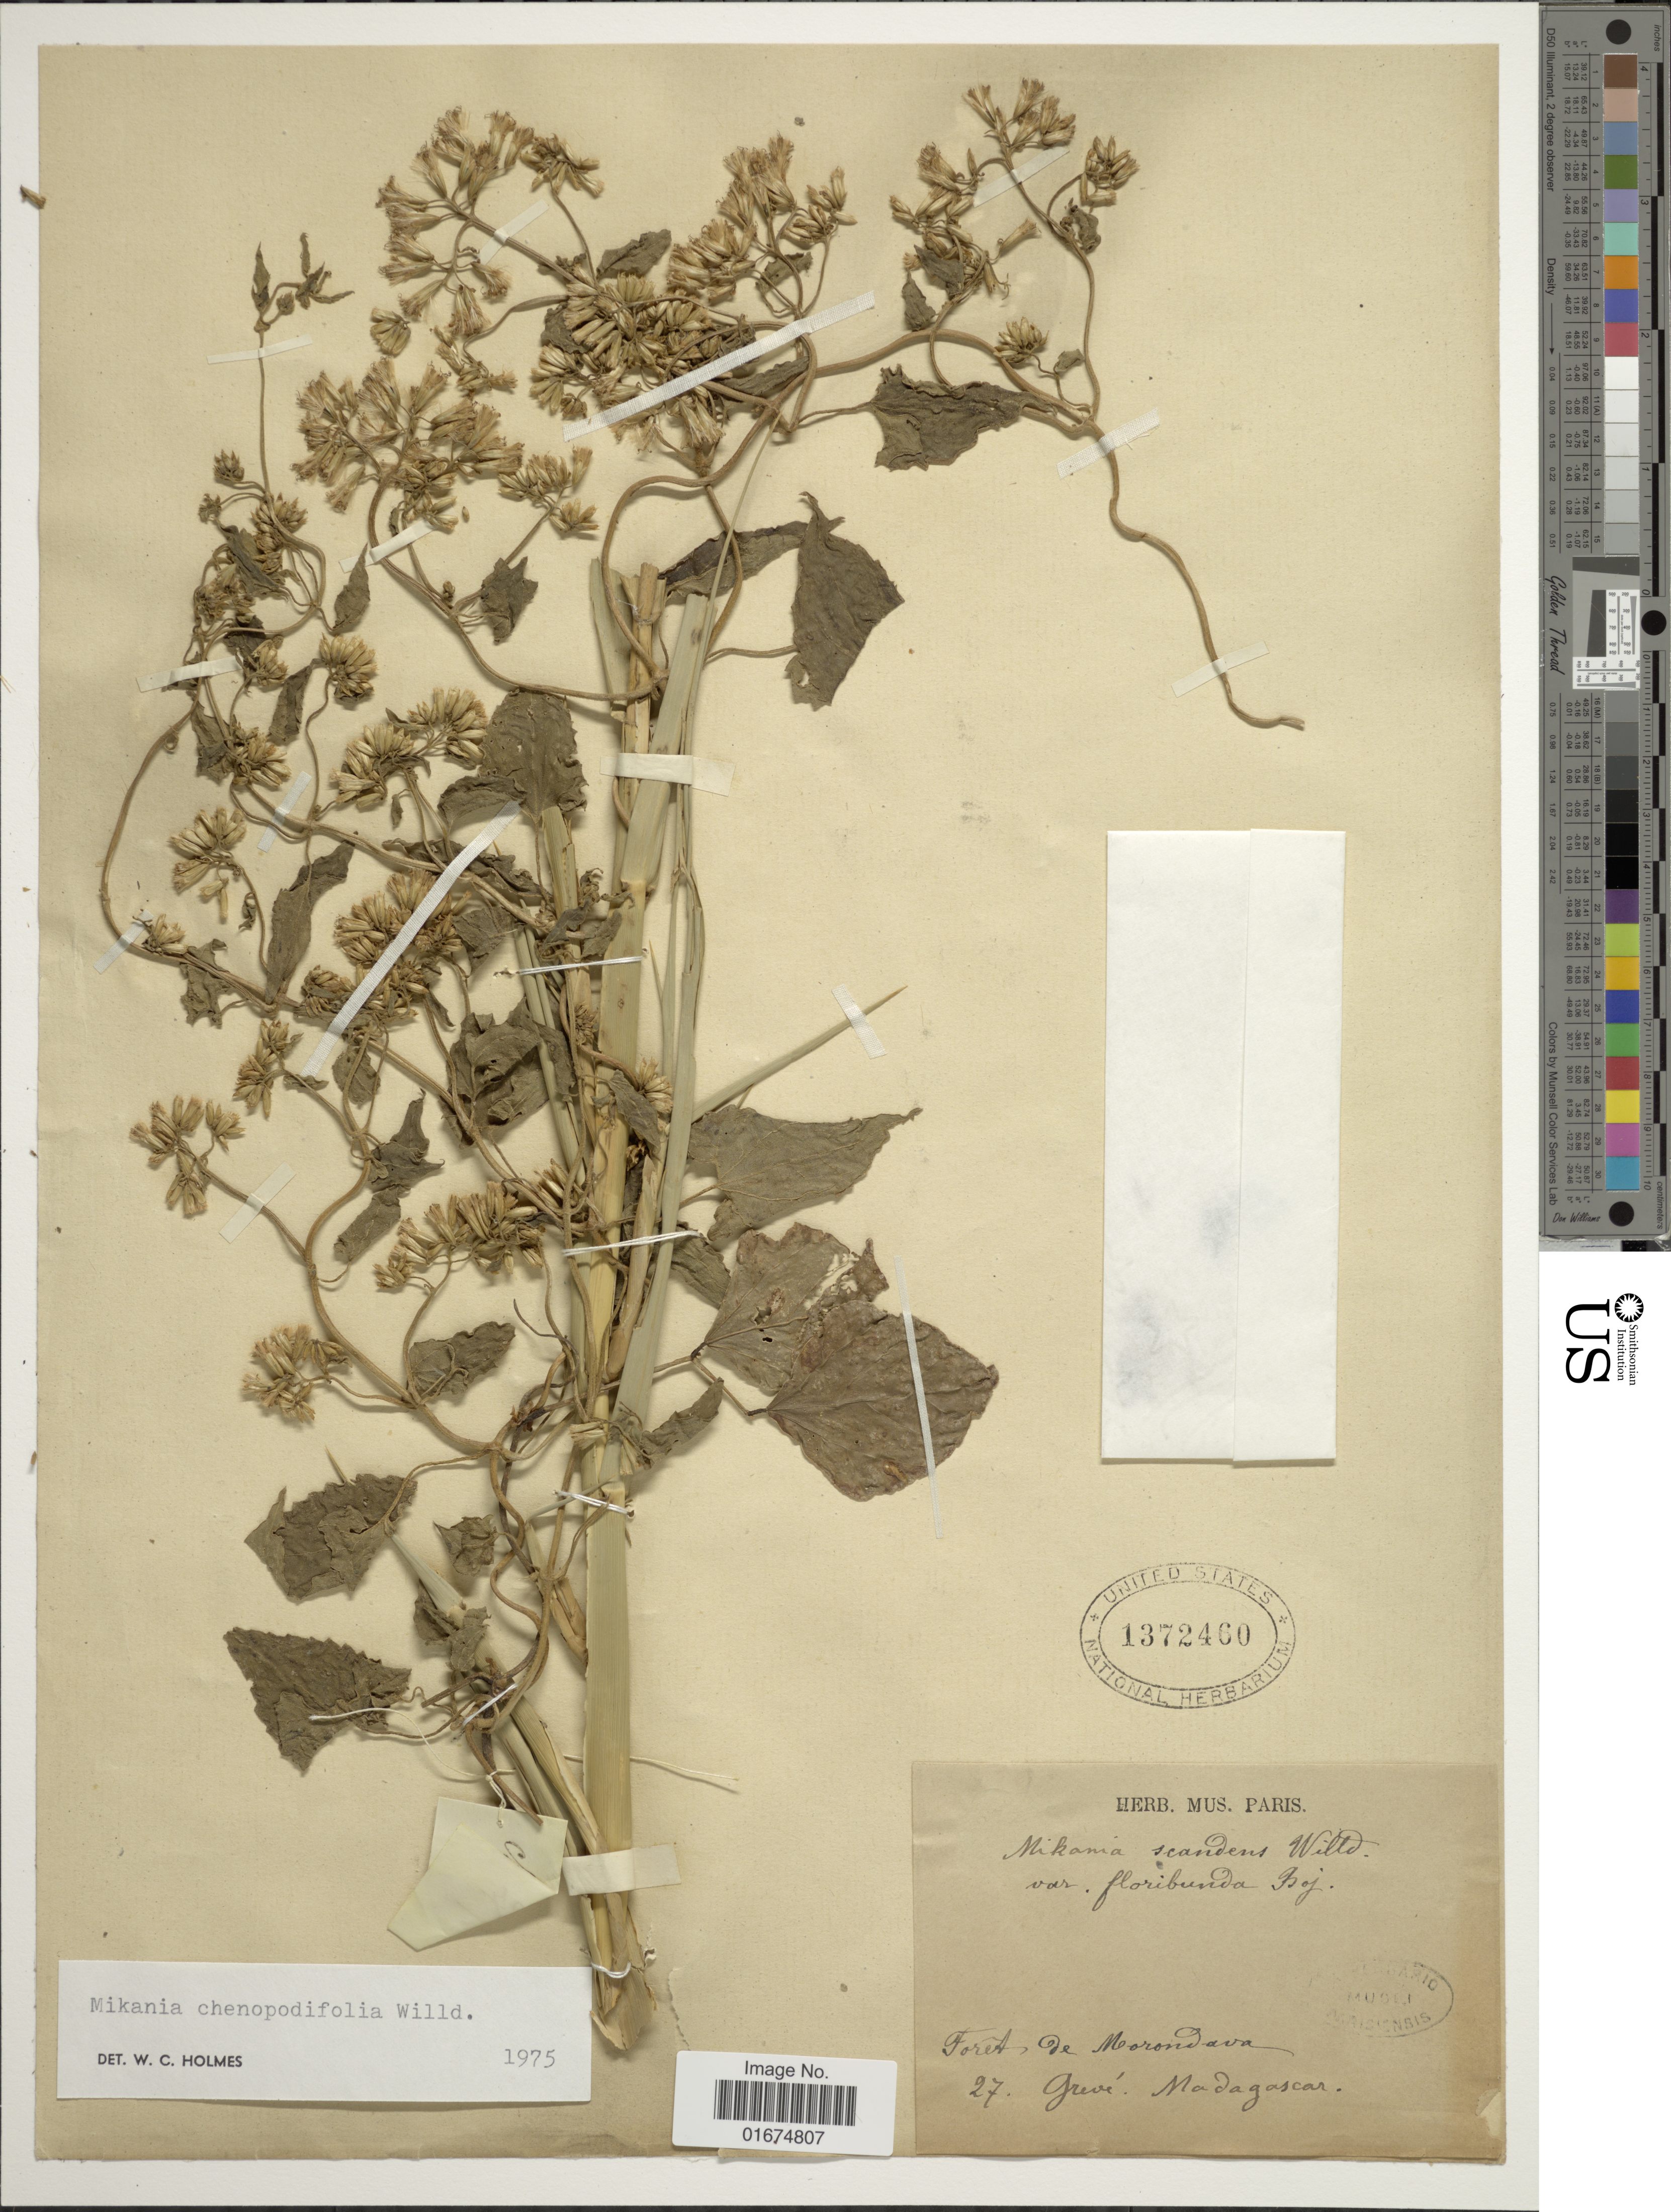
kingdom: Plantae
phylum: Tracheophyta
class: Magnoliopsida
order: Asterales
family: Asteraceae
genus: Mikania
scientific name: Mikania chenopodifolia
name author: Willd.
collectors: ex herb. Mus. Paris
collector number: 27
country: Madagascar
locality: Foret de Morondava, Greve Madagascar.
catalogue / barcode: US 1372460